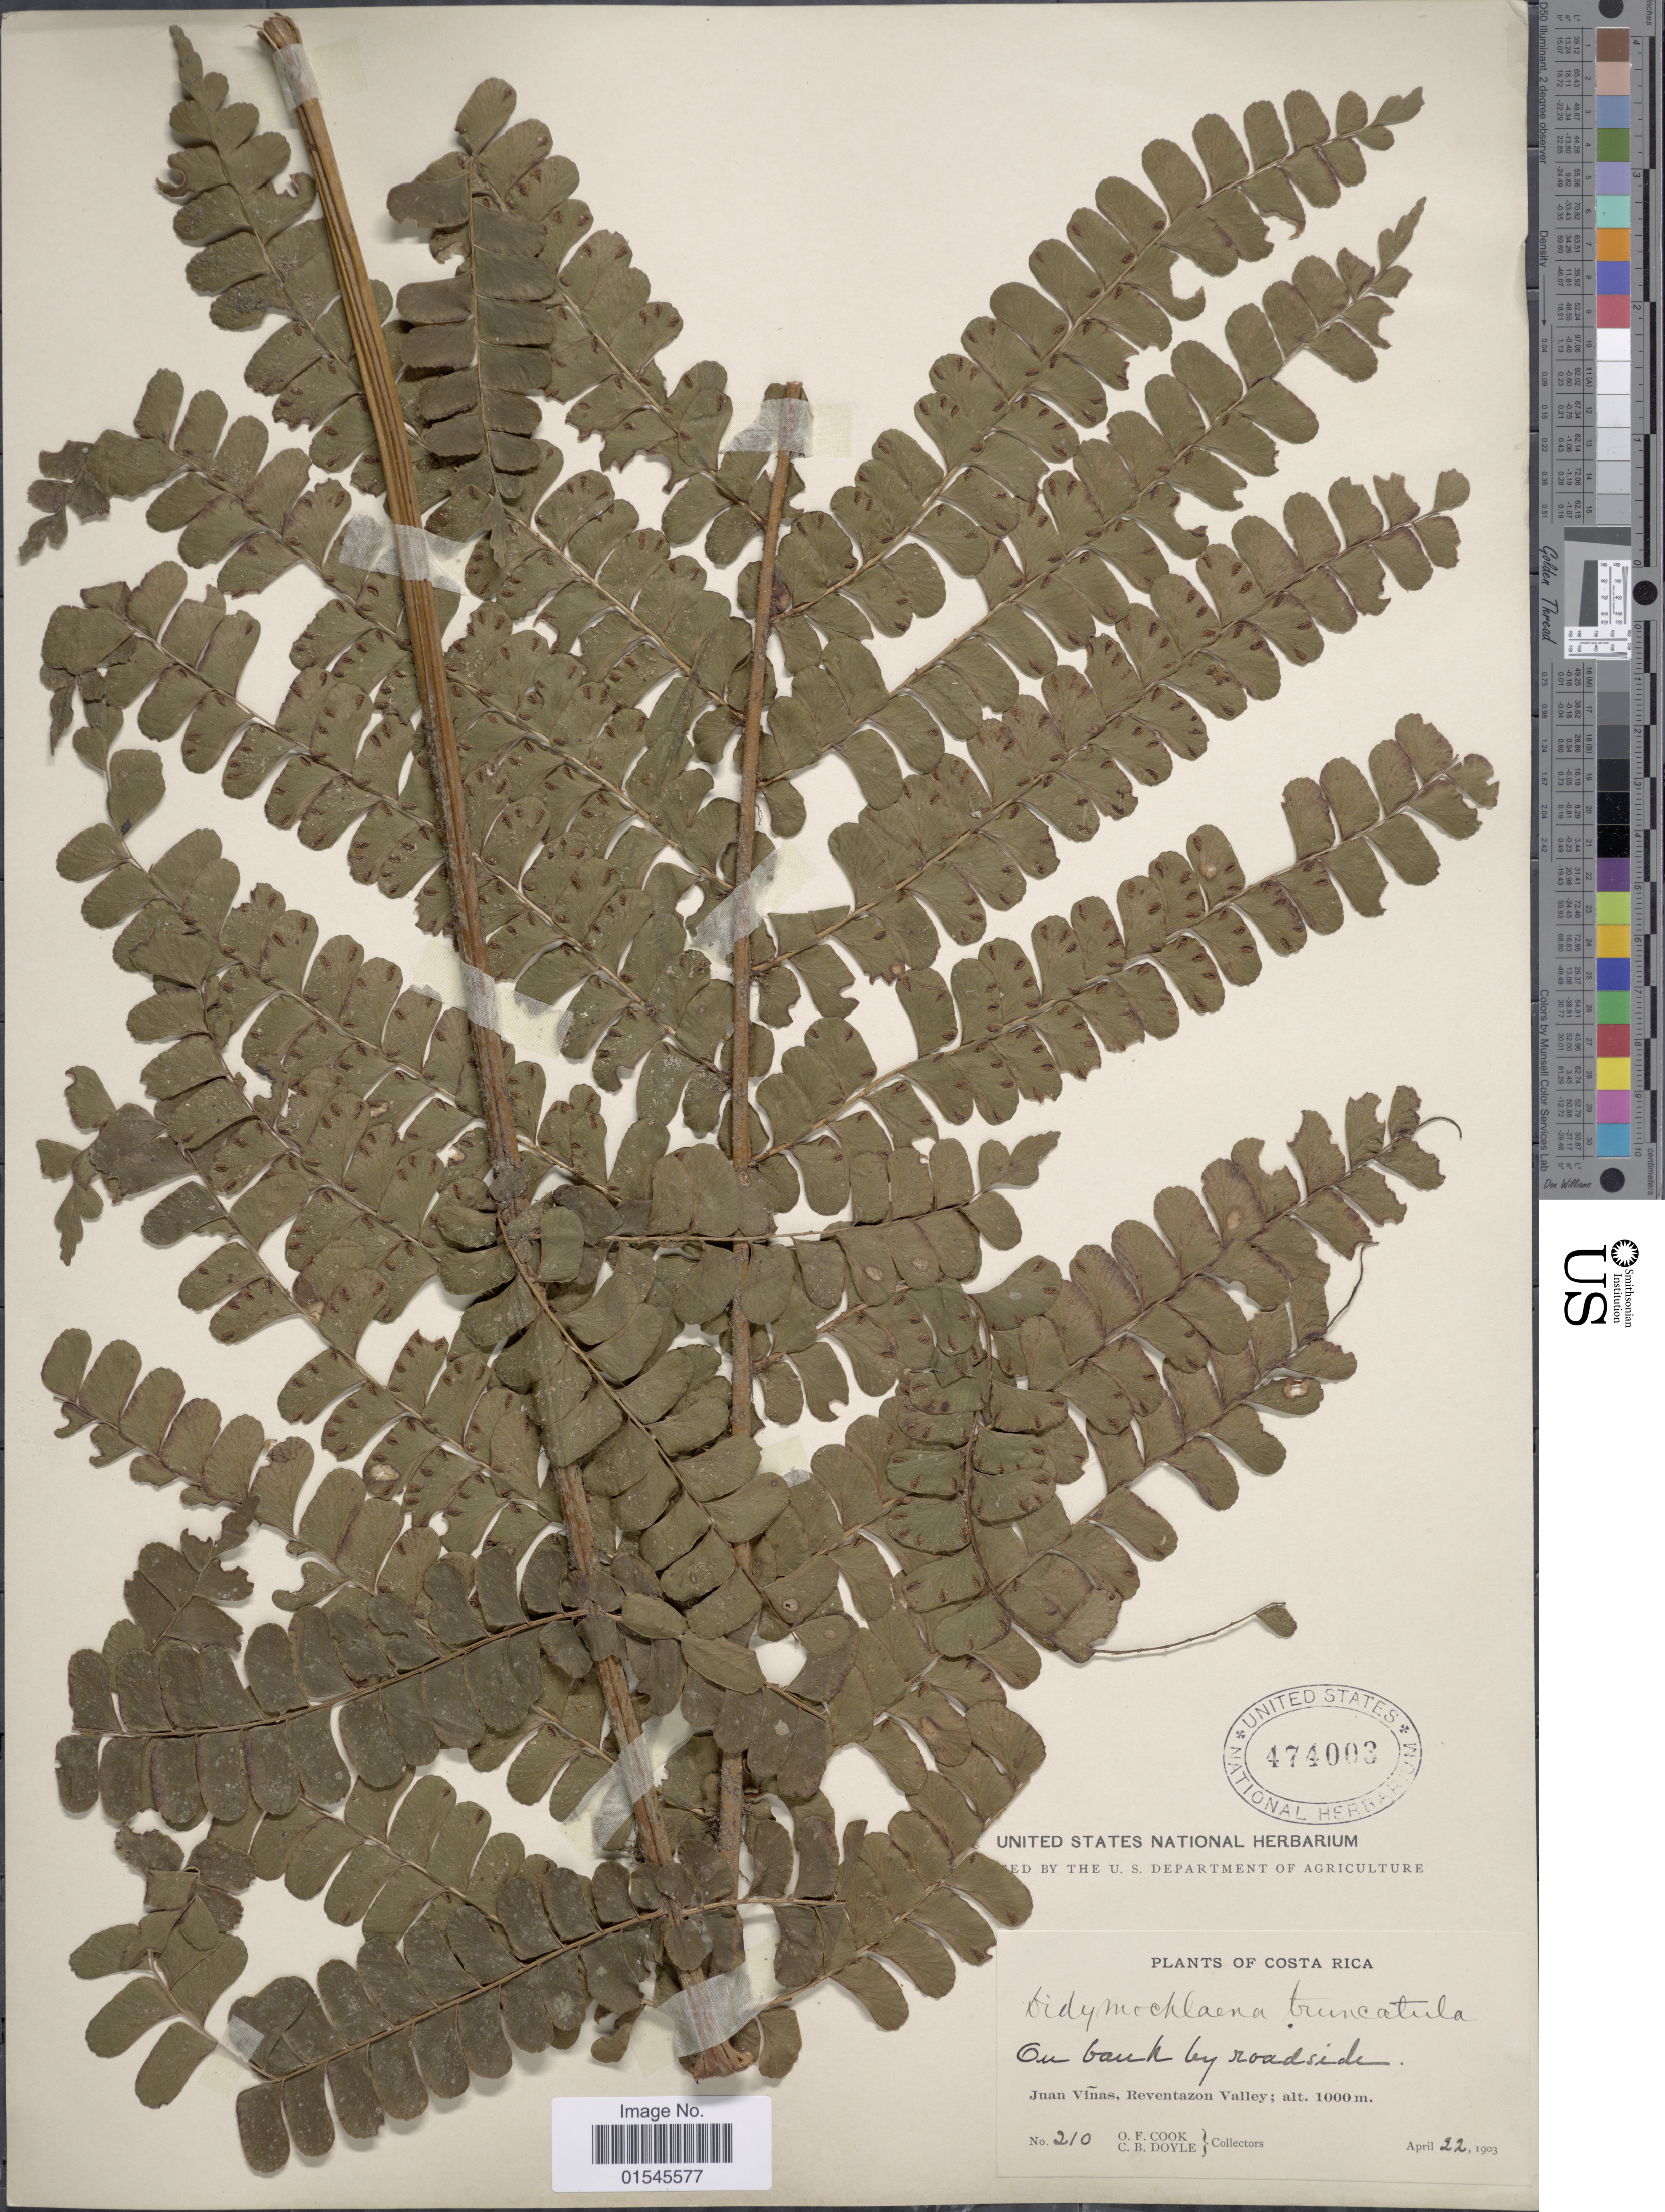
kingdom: Plantae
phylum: Tracheophyta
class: Polypodiopsida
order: Polypodiales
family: Didymochlaenaceae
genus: Didymochlaena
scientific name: Didymochlaena truncatula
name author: (Sw.) J. Sm.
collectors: O. F. Cook & C. Doyle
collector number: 210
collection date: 1903-04-22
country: Costa Rica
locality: On bank by roadside. Juan Viñas, Revetazon Valley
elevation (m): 1000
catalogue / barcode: US 474003